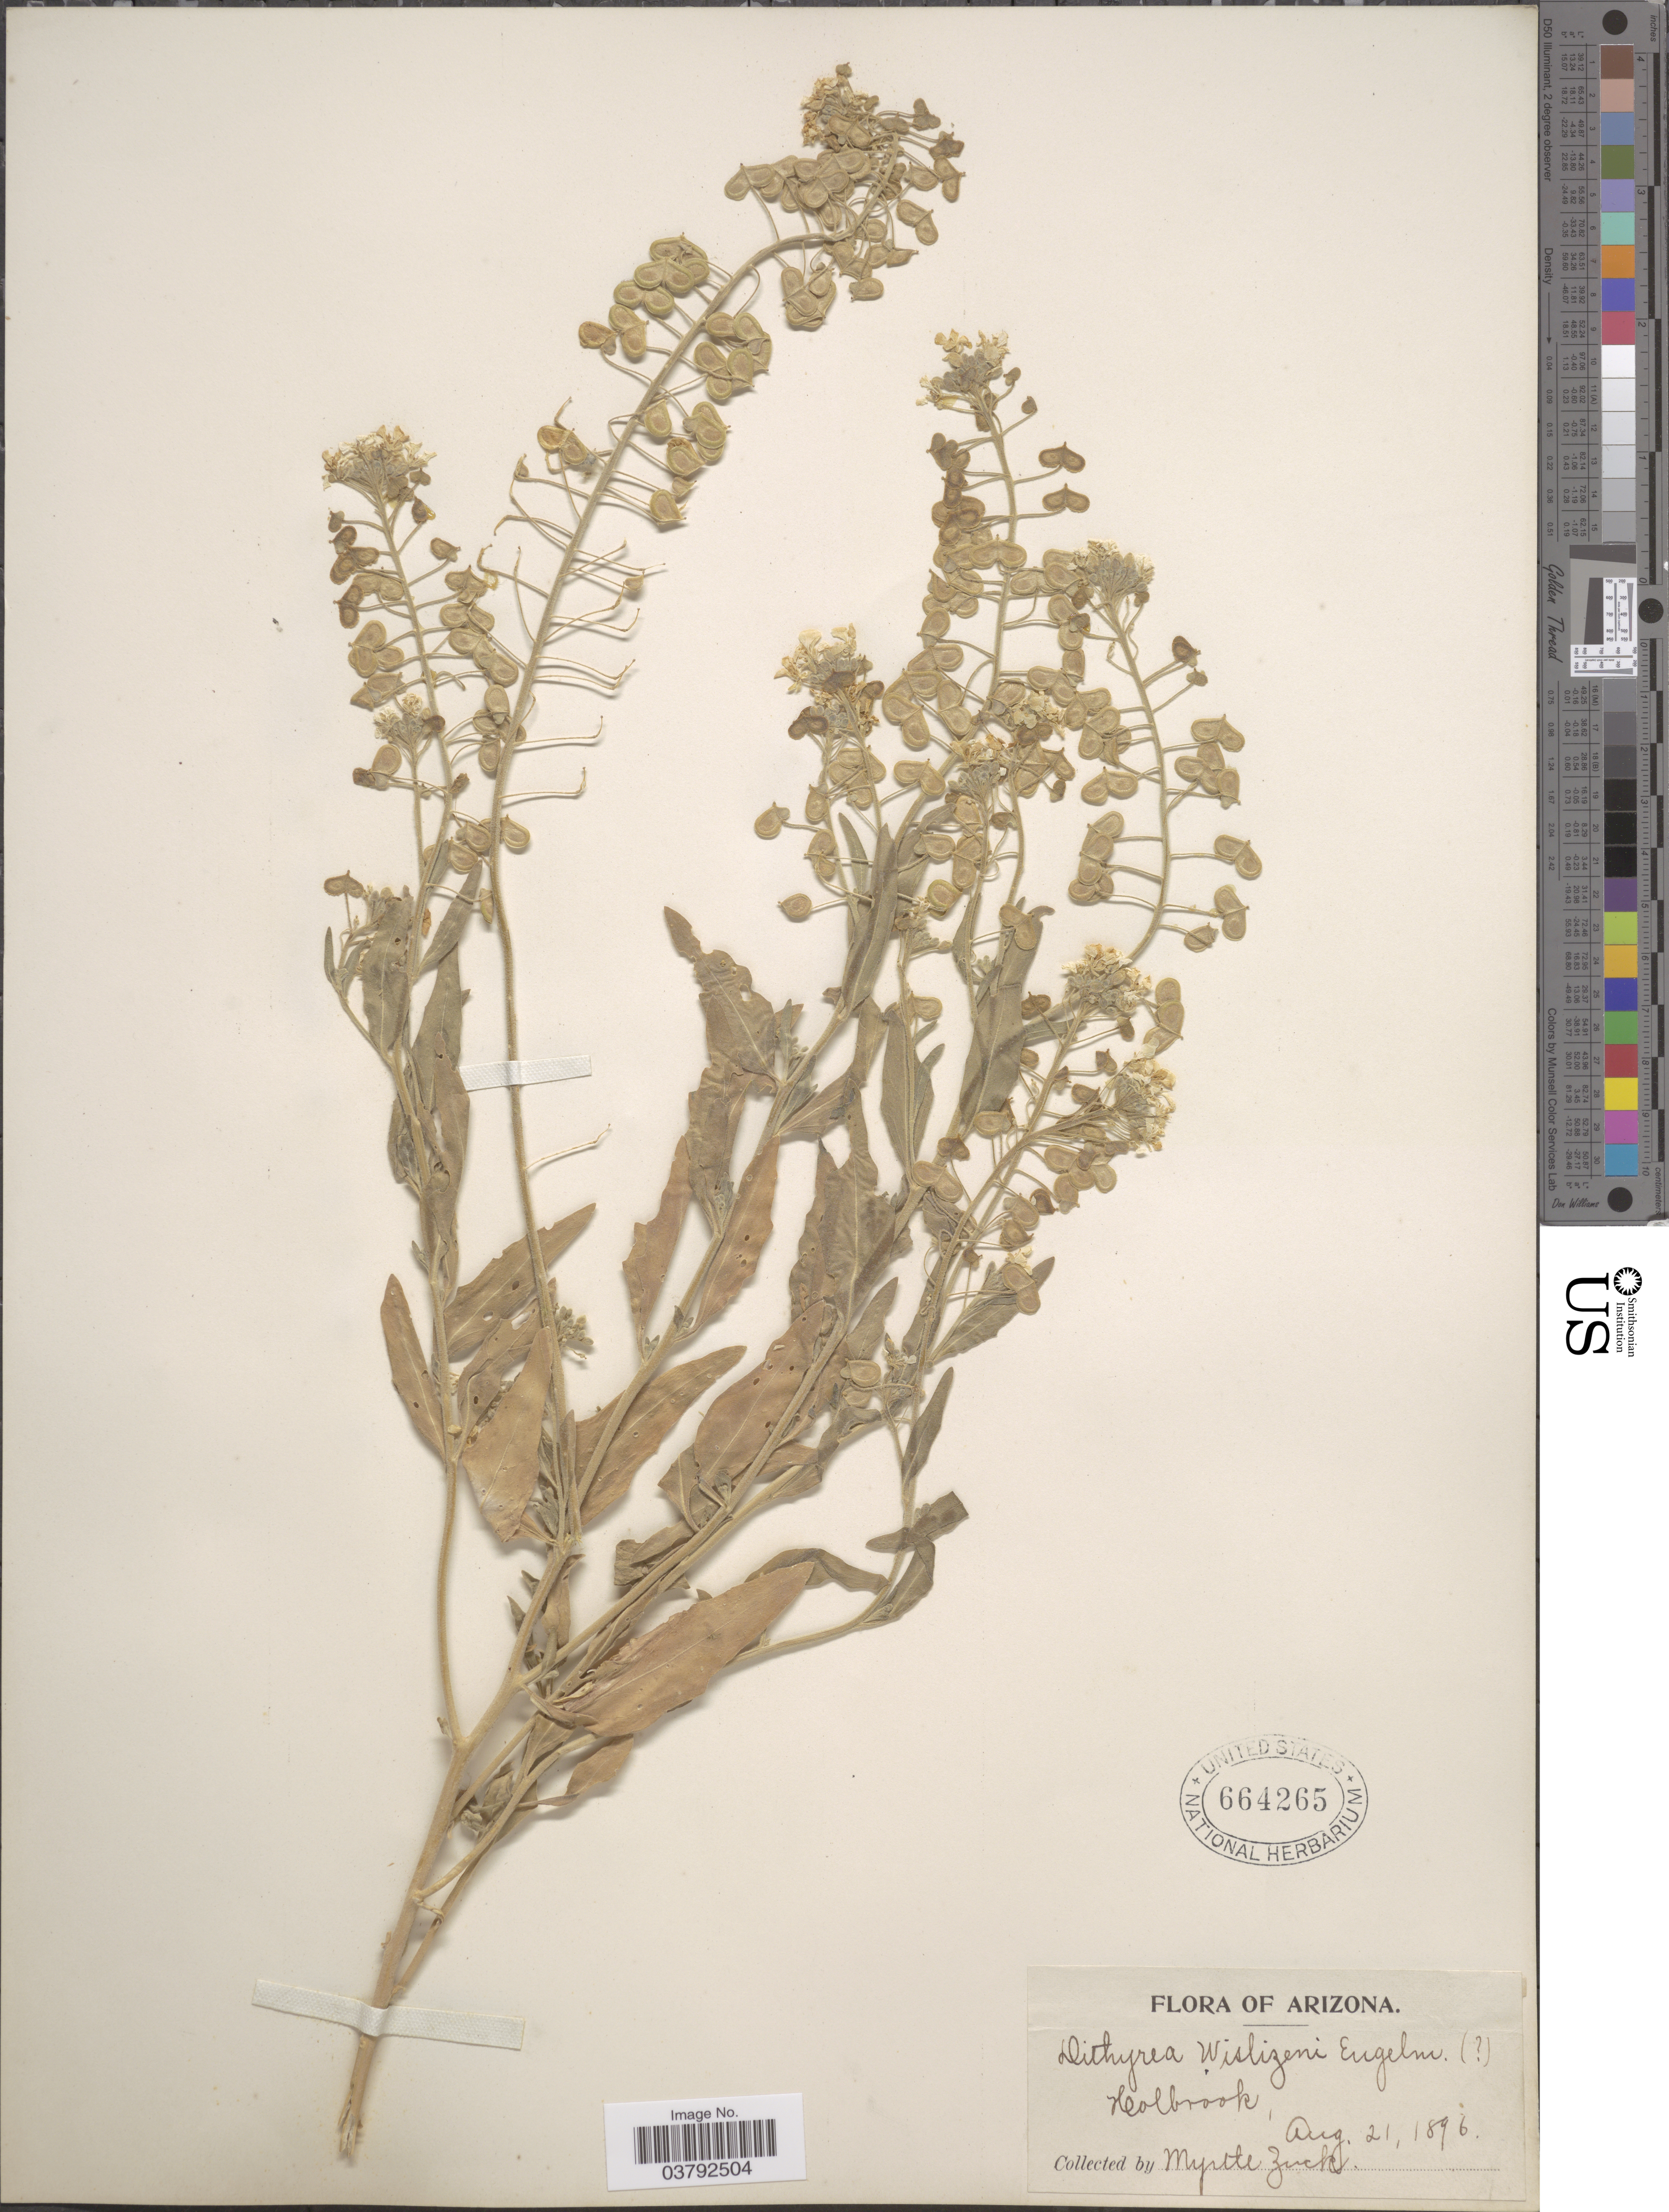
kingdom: Plantae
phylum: Tracheophyta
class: Magnoliopsida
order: Brassicales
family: Brassicaceae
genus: Dithyrea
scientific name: Dithyrea wislizeni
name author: Engelm.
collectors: M. Zuck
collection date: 1896-08-21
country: United States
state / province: Arizona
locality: Holbrook.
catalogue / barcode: US 664265